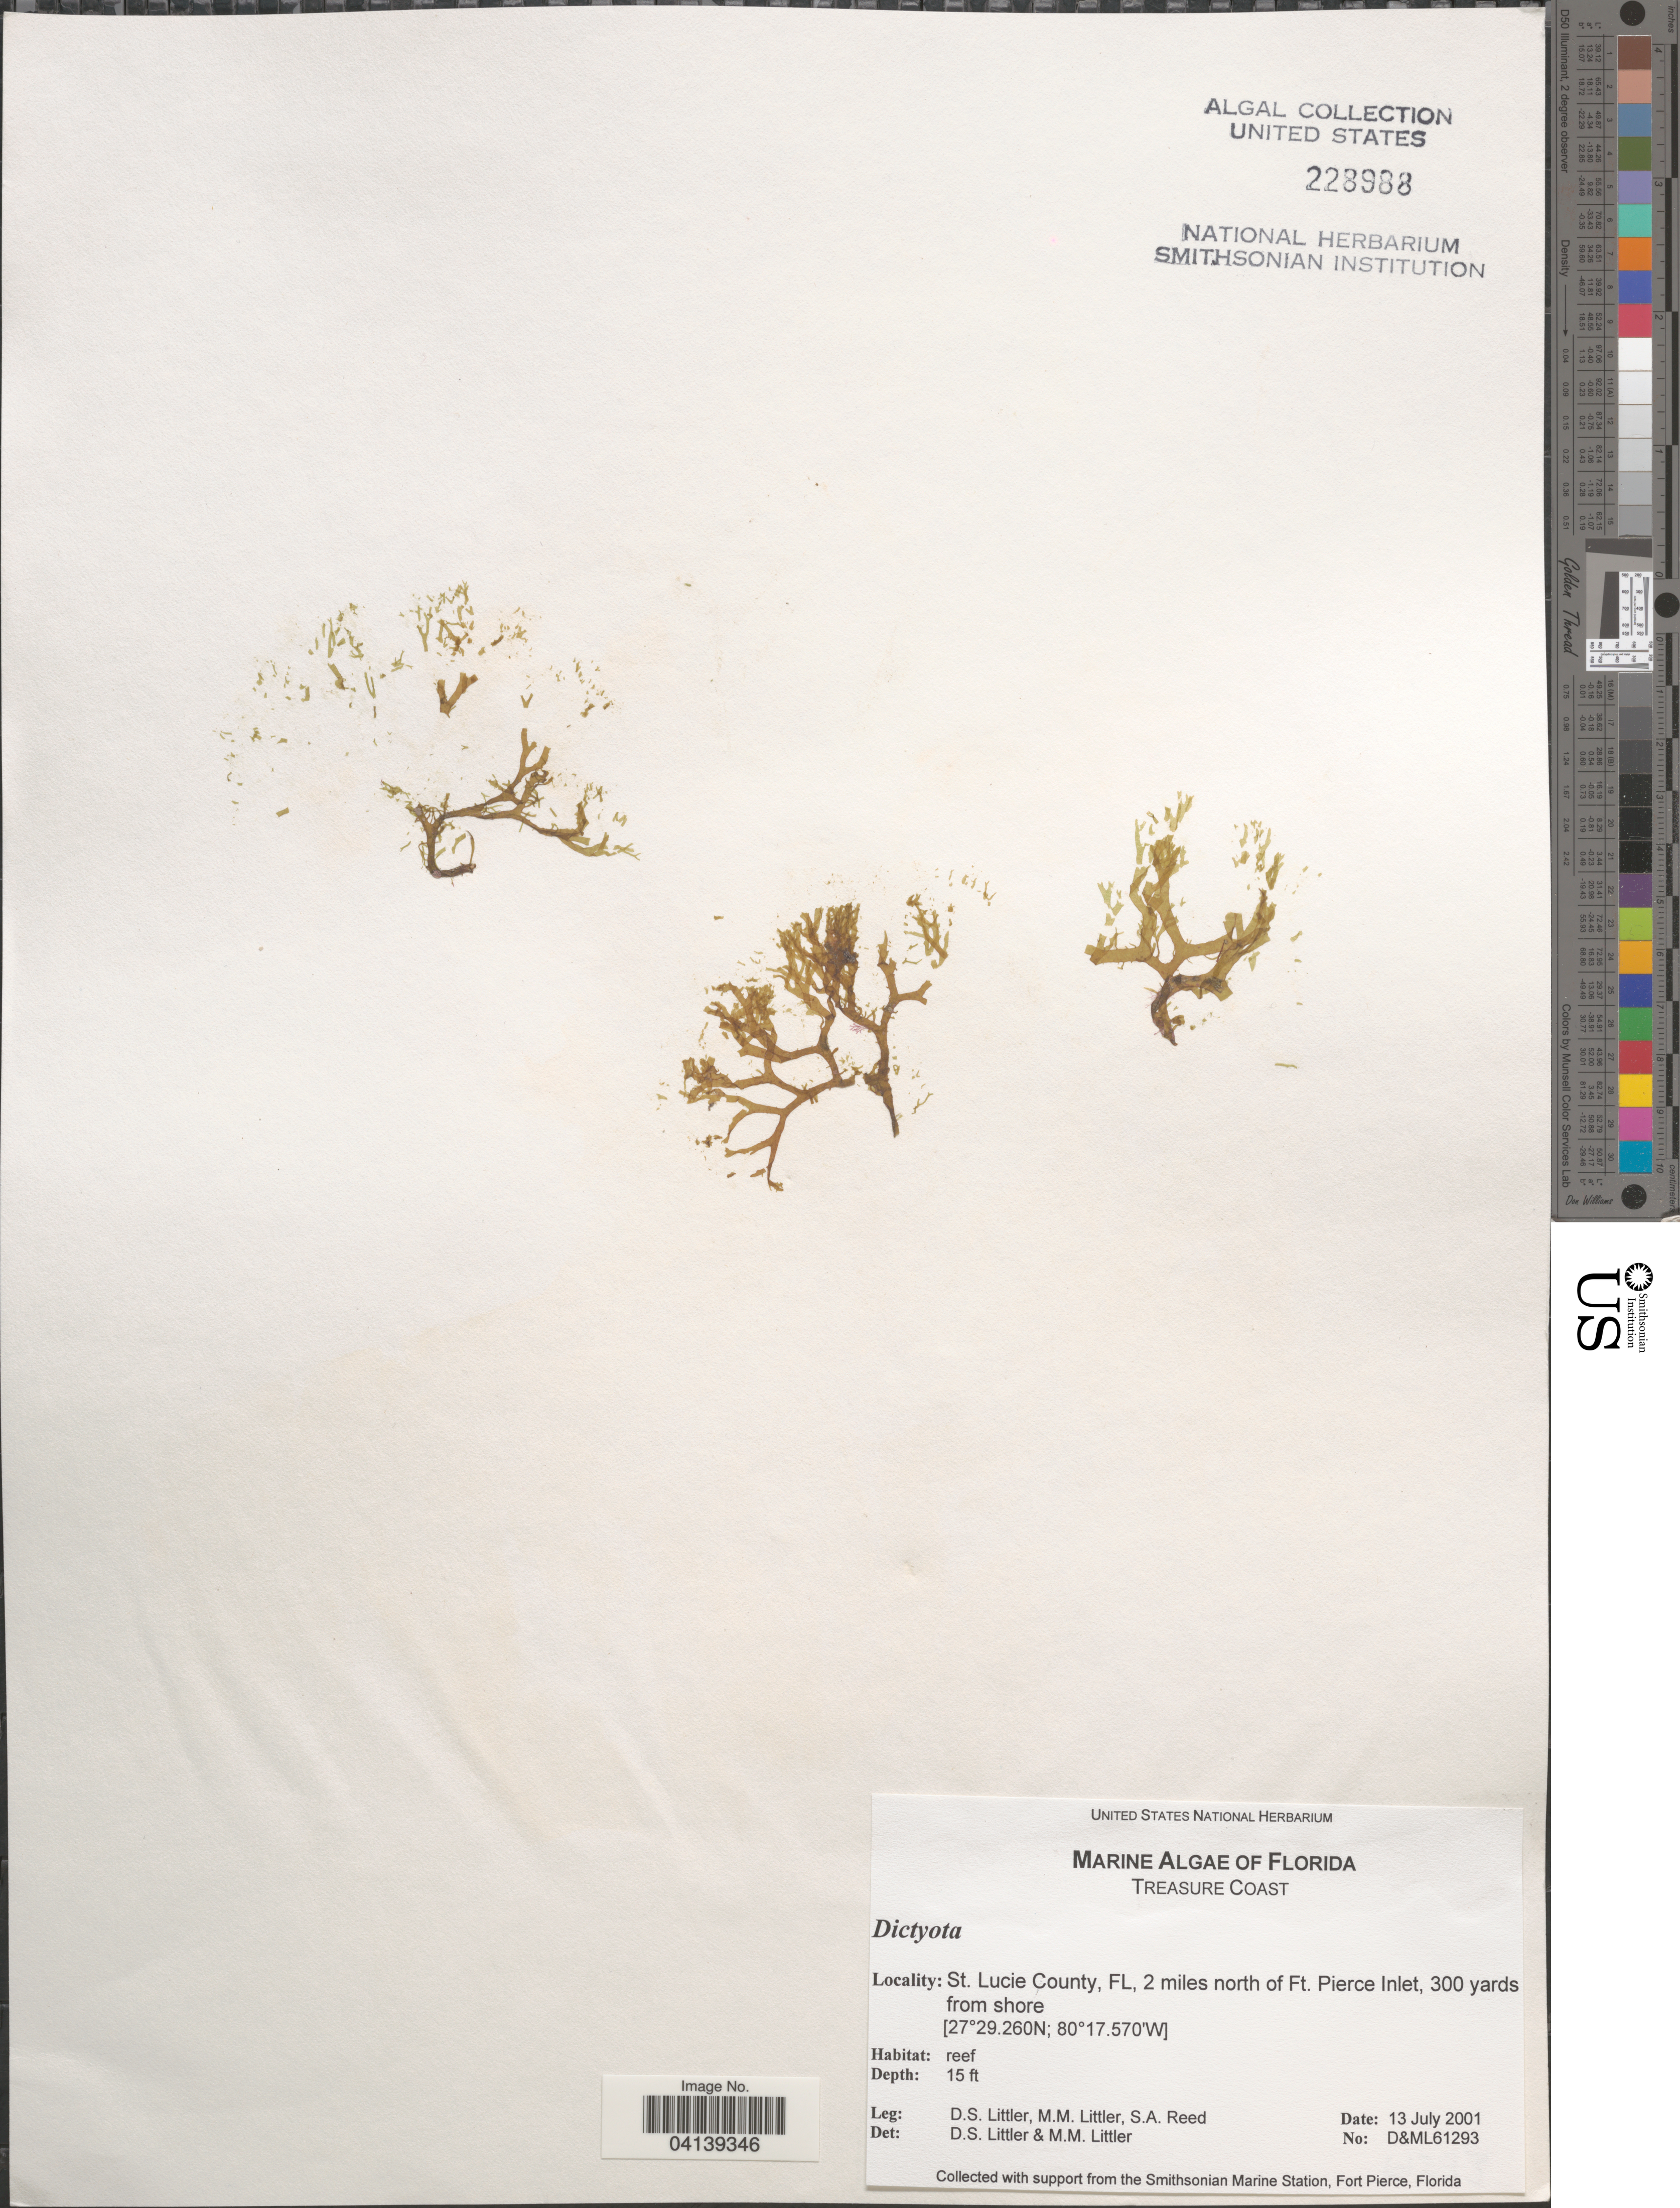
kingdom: Chromista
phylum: Ochrophyta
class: Phaeophyceae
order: Dictyotales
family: Dictyotaceae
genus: Dictyota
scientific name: Dictyota sp.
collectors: D. S. Littler & S. Reed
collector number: D&ML61293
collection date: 2001-07-13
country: United States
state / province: Florida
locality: Treasure Coast. St. Lucie County, 2 miles north of Ft. Pierce Inlet, 300 yards from shore.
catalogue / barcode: US 228988